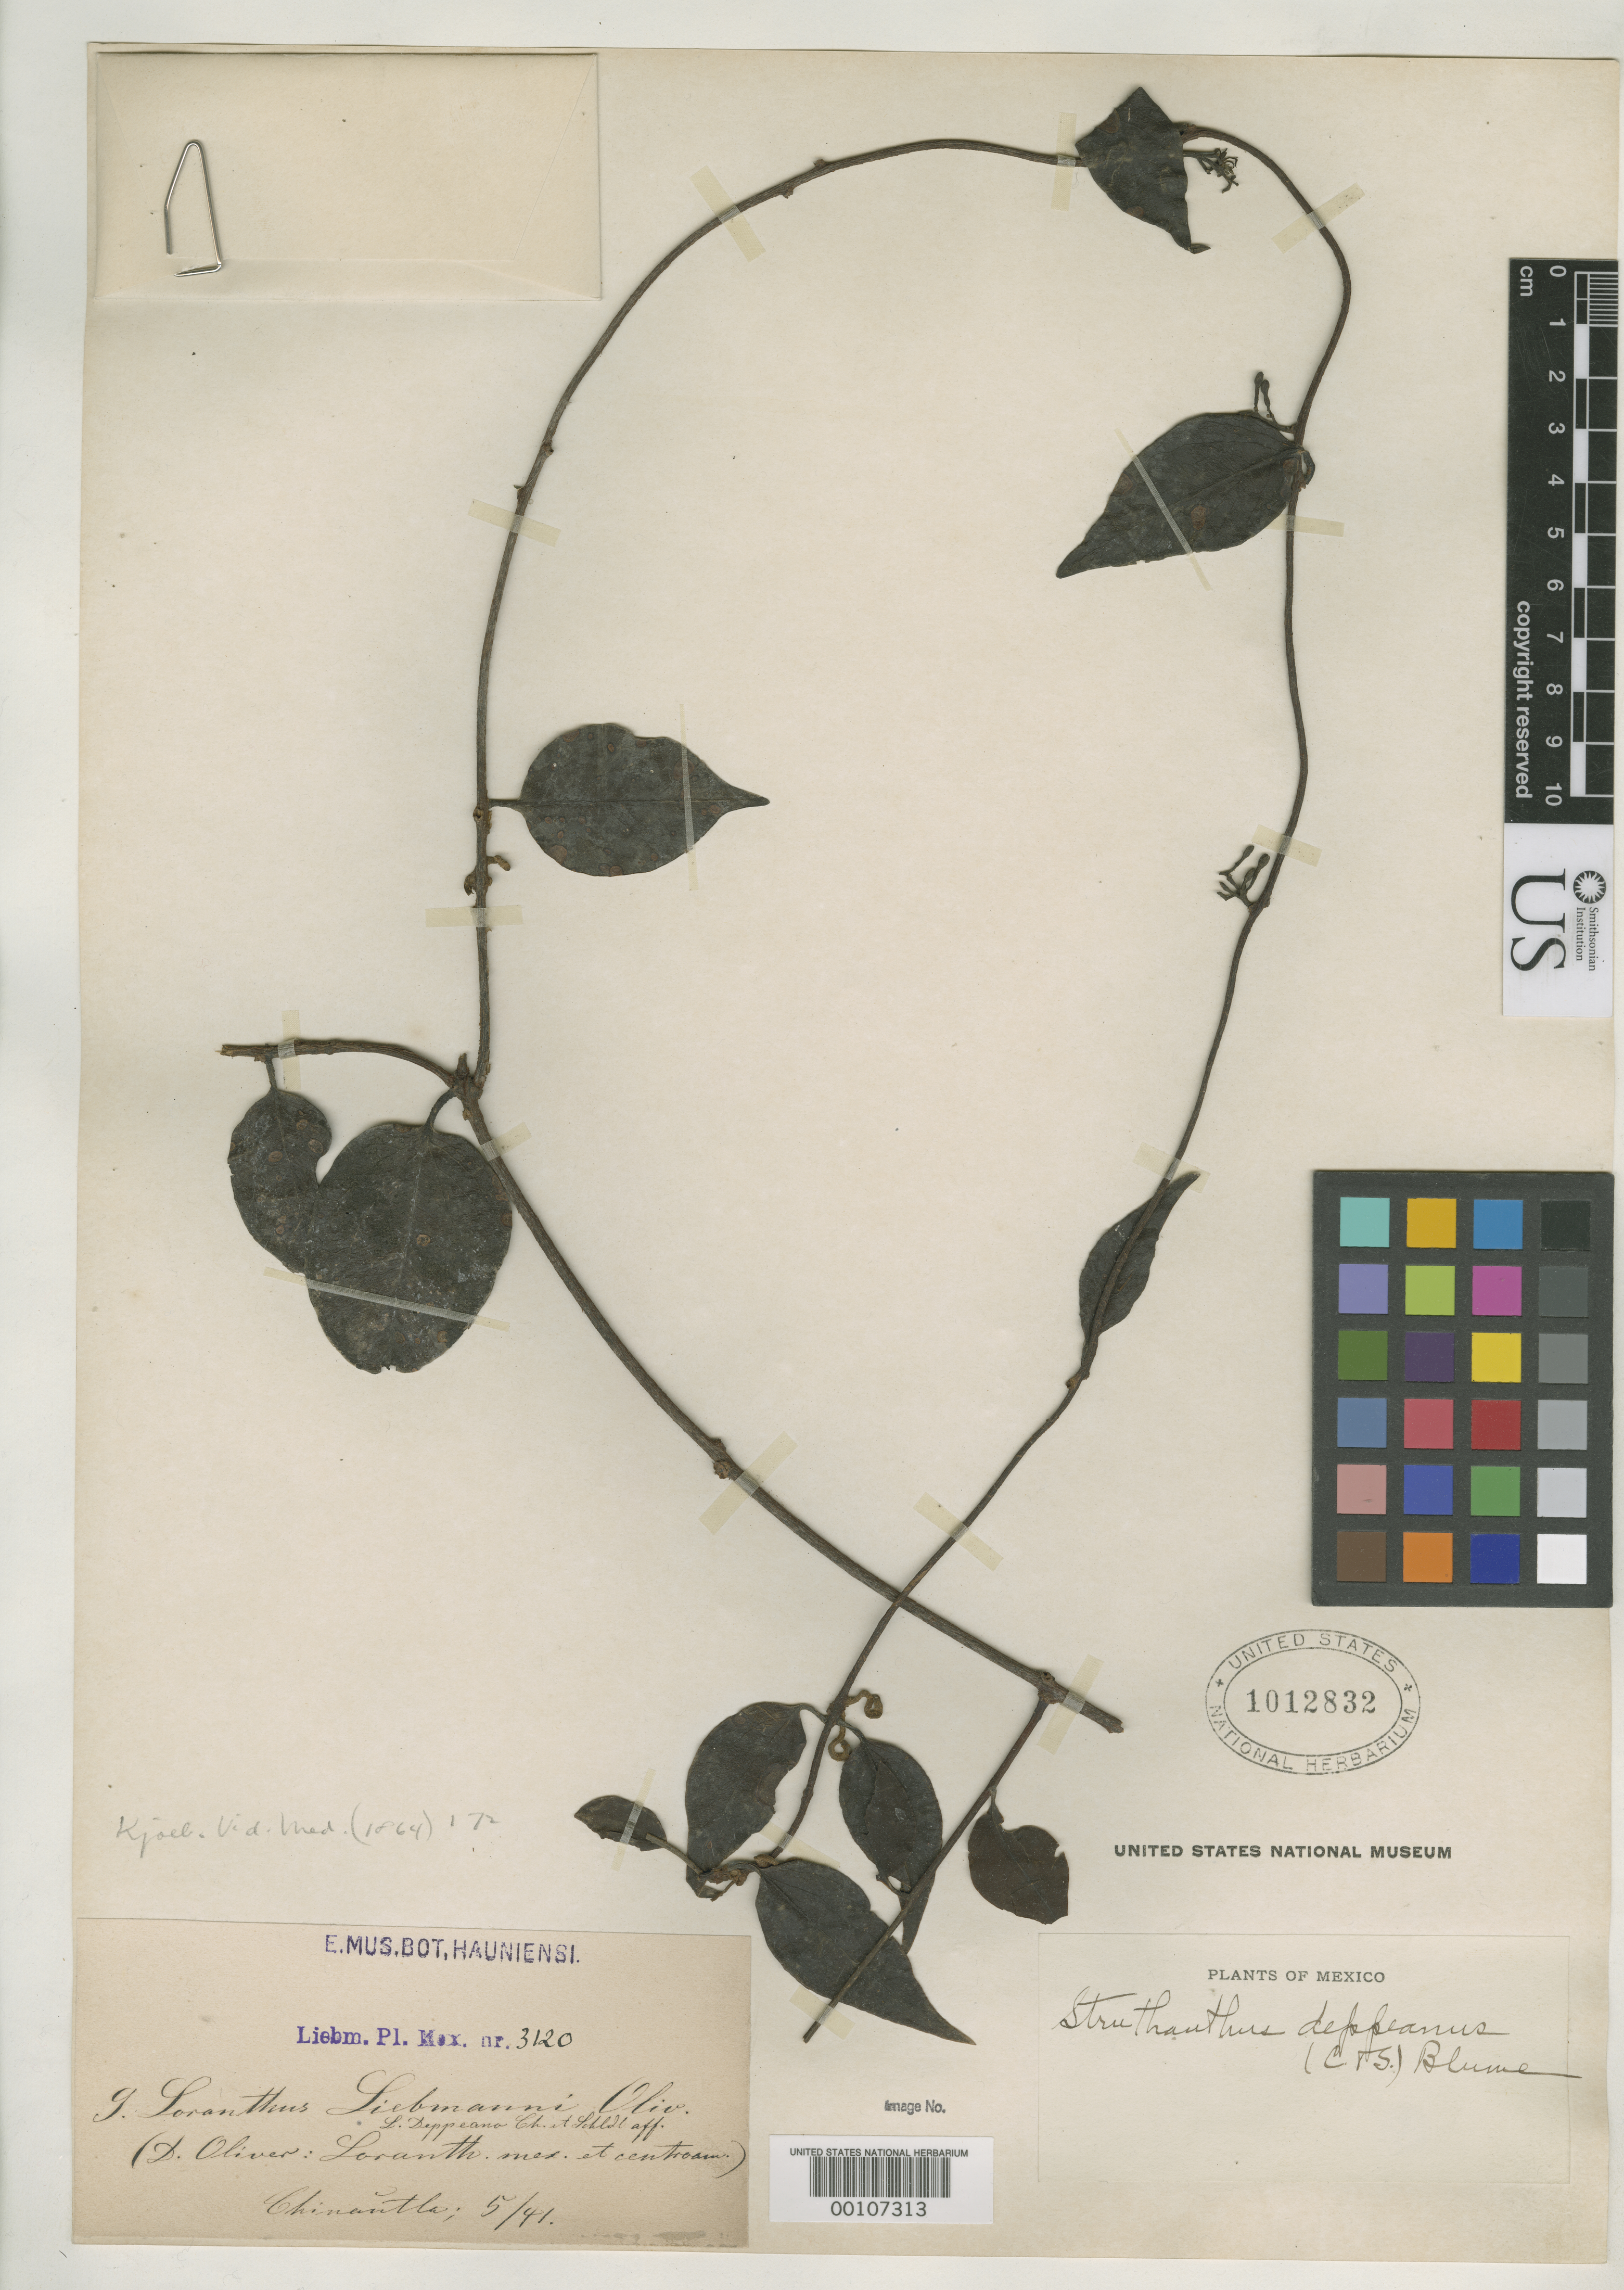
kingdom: Plantae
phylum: Tracheophyta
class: Magnoliopsida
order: Santalales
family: Loranthaceae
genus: Loranthus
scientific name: Loranthus liebmannii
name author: Oliv.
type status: Type Fragment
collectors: F. M. Liebmann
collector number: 3120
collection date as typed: May 1841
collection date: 1841-05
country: Mexico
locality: Near Chinautla.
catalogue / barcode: US 1012832